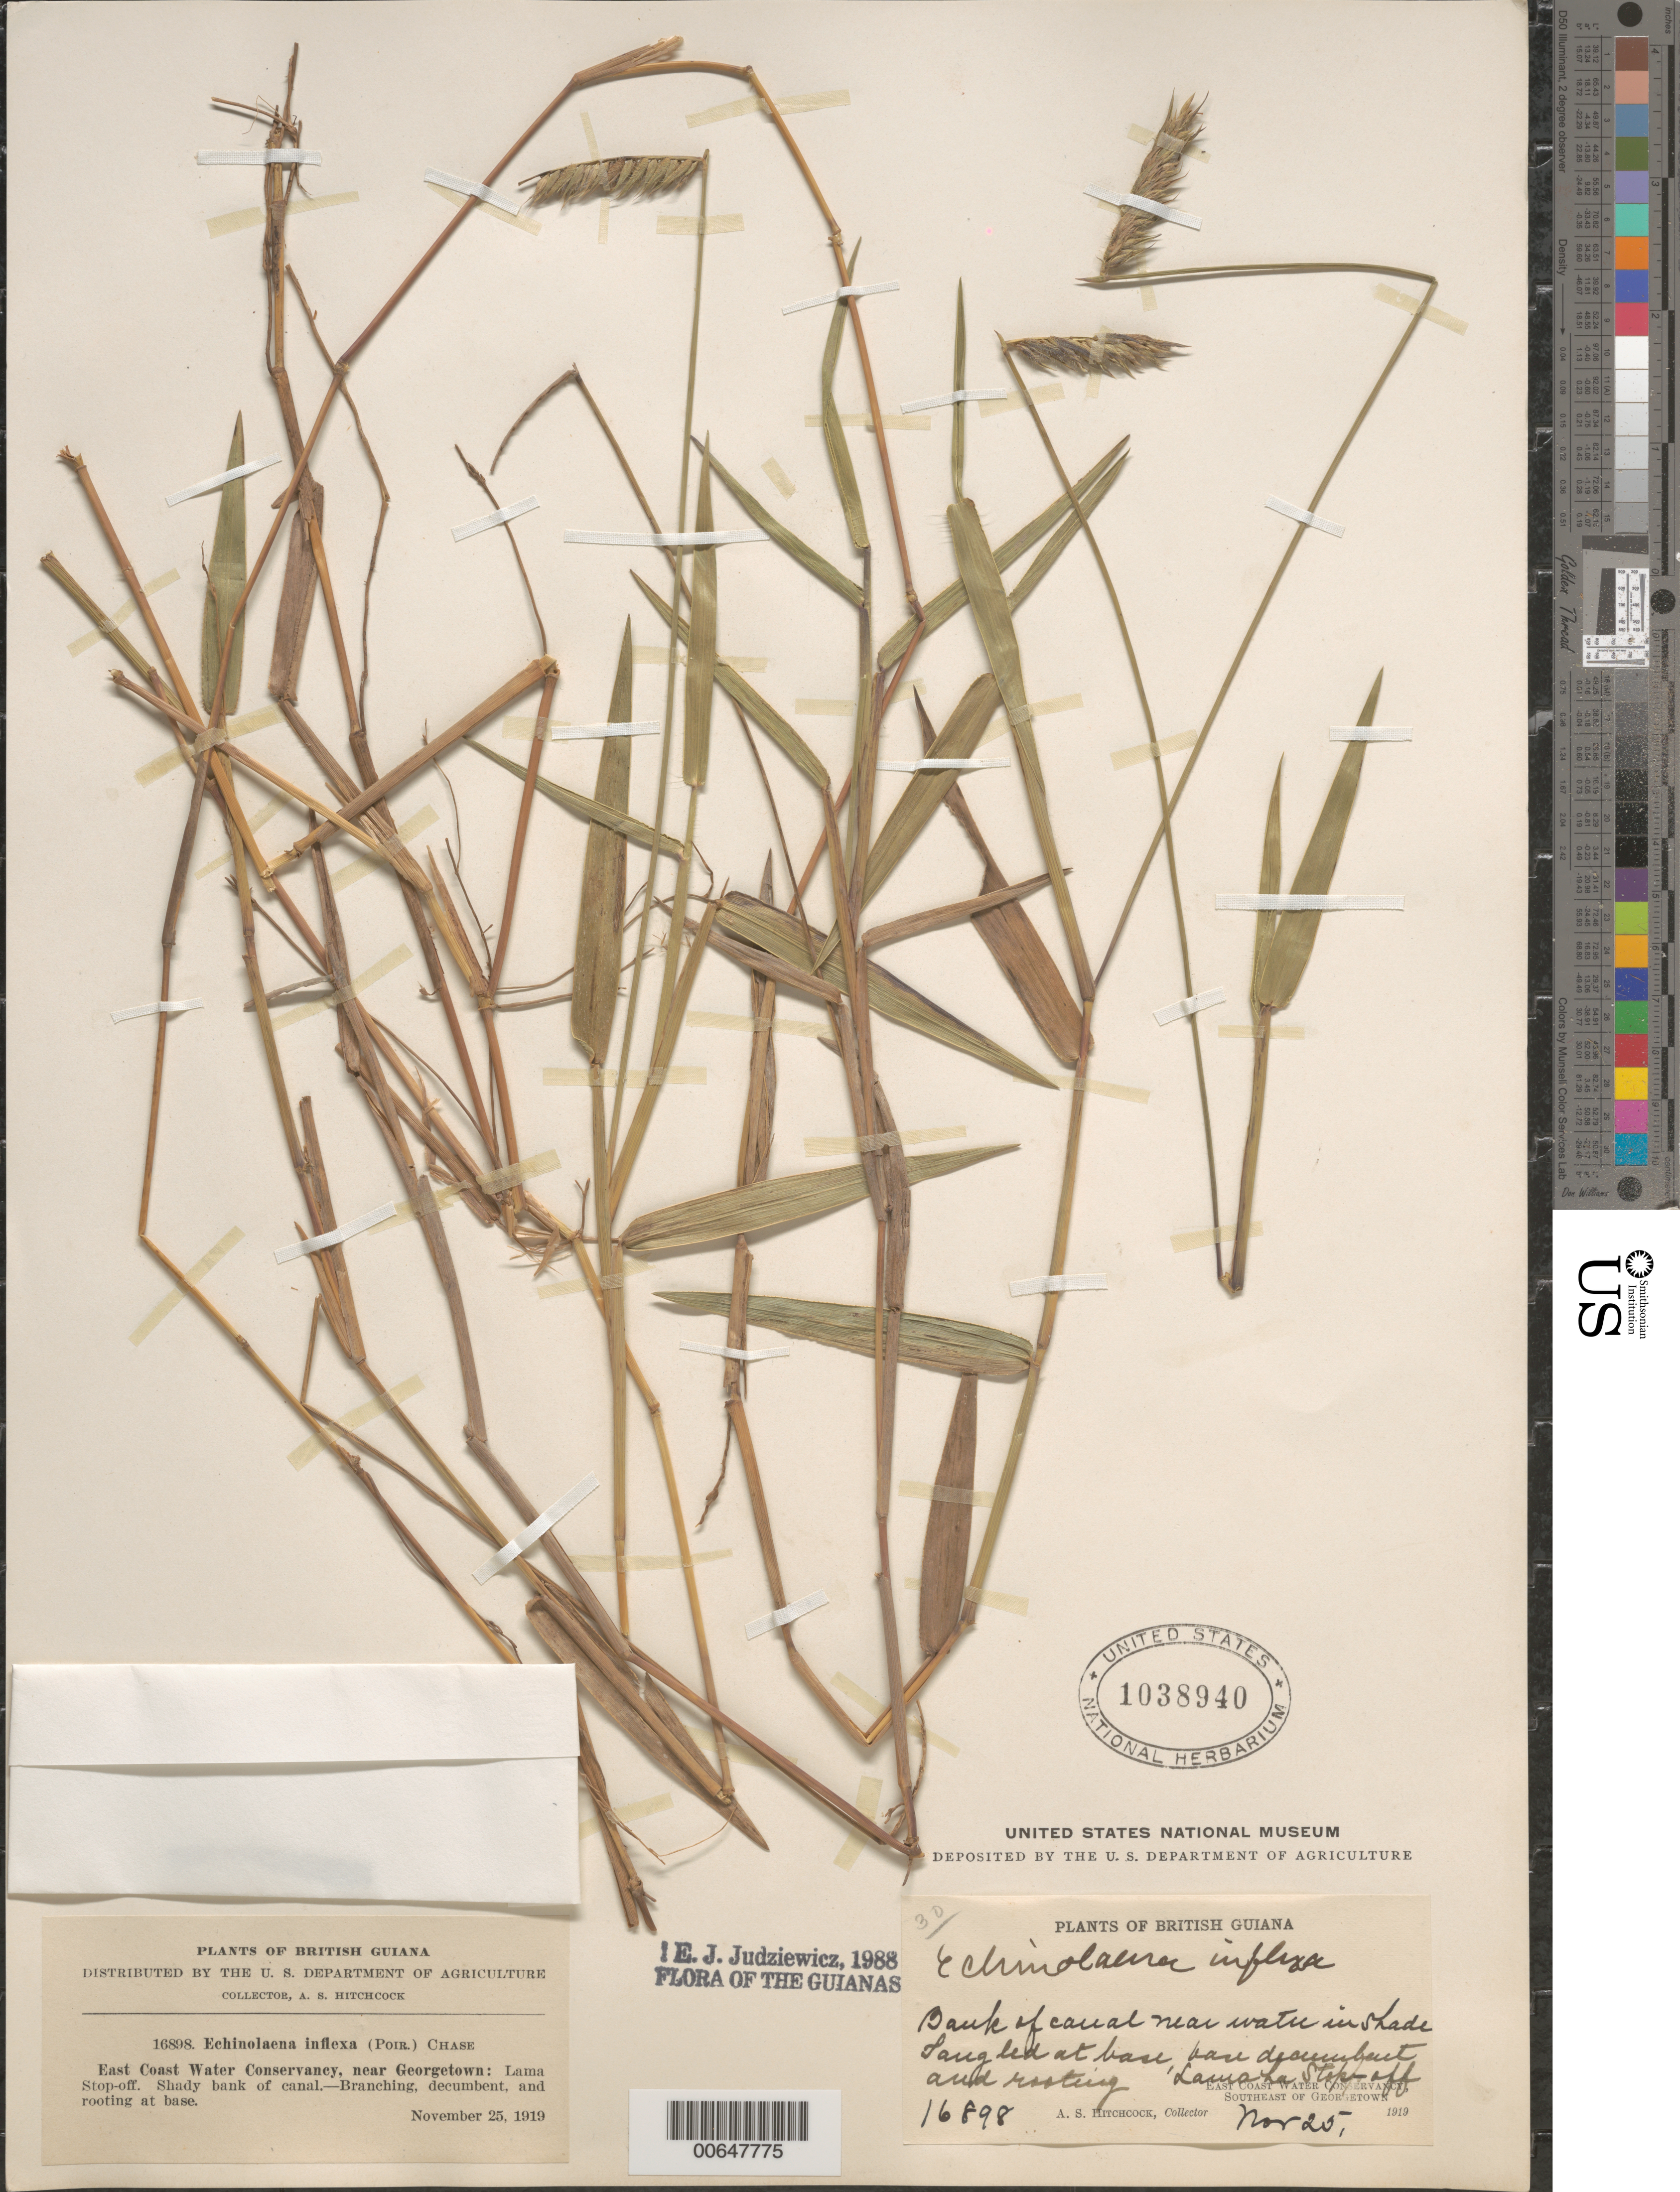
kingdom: Plantae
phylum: Tracheophyta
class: Liliopsida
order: Poales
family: Poaceae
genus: Echinolaena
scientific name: Echinolaena inflexa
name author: (Poir.) Chase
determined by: Judziewicz, E. J.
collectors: A. S. Hitchcock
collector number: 16898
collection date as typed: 25-Nov-19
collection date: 1919-11-25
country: Guyana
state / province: Demerara-Mahaica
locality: Lamaha Stop-Off, Georgetown, SE of, East Coast Water Conservancy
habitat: Bank of canal near water in shade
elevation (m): -2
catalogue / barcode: US 1038940